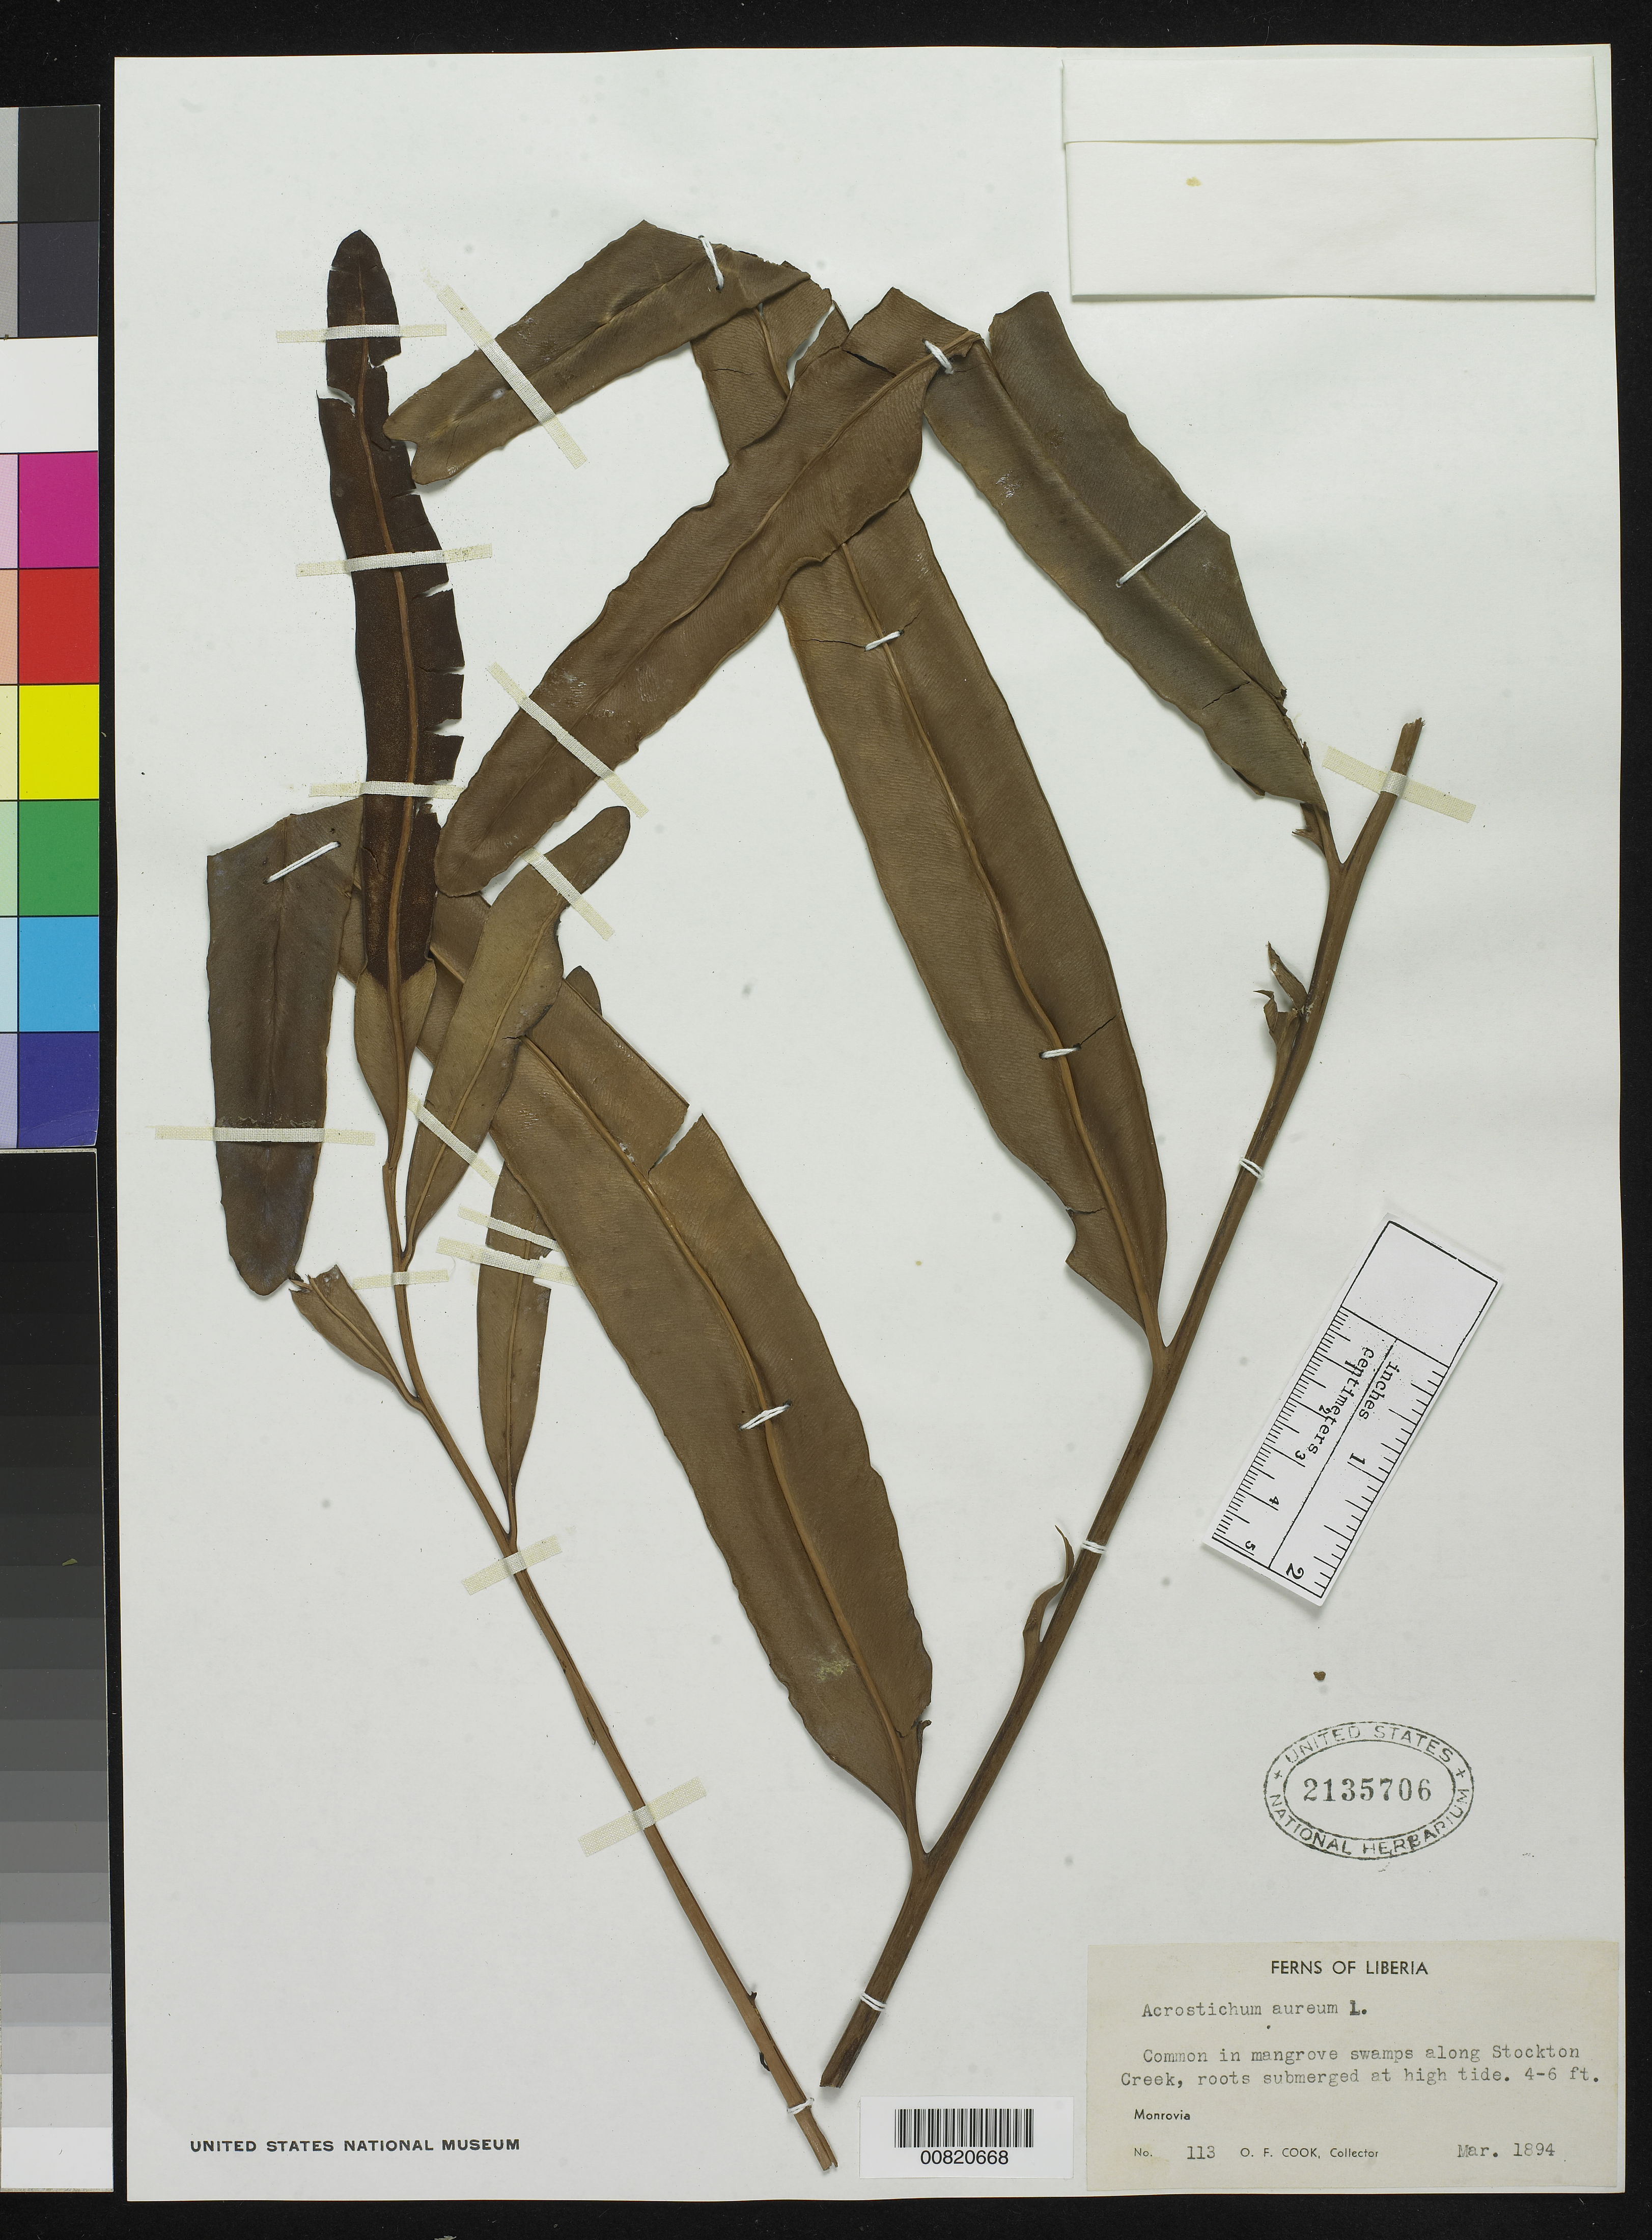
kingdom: Plantae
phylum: Tracheophyta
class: Polypodiopsida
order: Polypodiales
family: Pteridaceae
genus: Acrostichum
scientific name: Acrostichum aureum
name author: L.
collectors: O. F. Cook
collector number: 113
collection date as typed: Mar 1894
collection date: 1894-03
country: Liberia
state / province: Montserrado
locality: Monrovia, Stockton Creek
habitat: mangrove swamps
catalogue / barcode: US 2135706